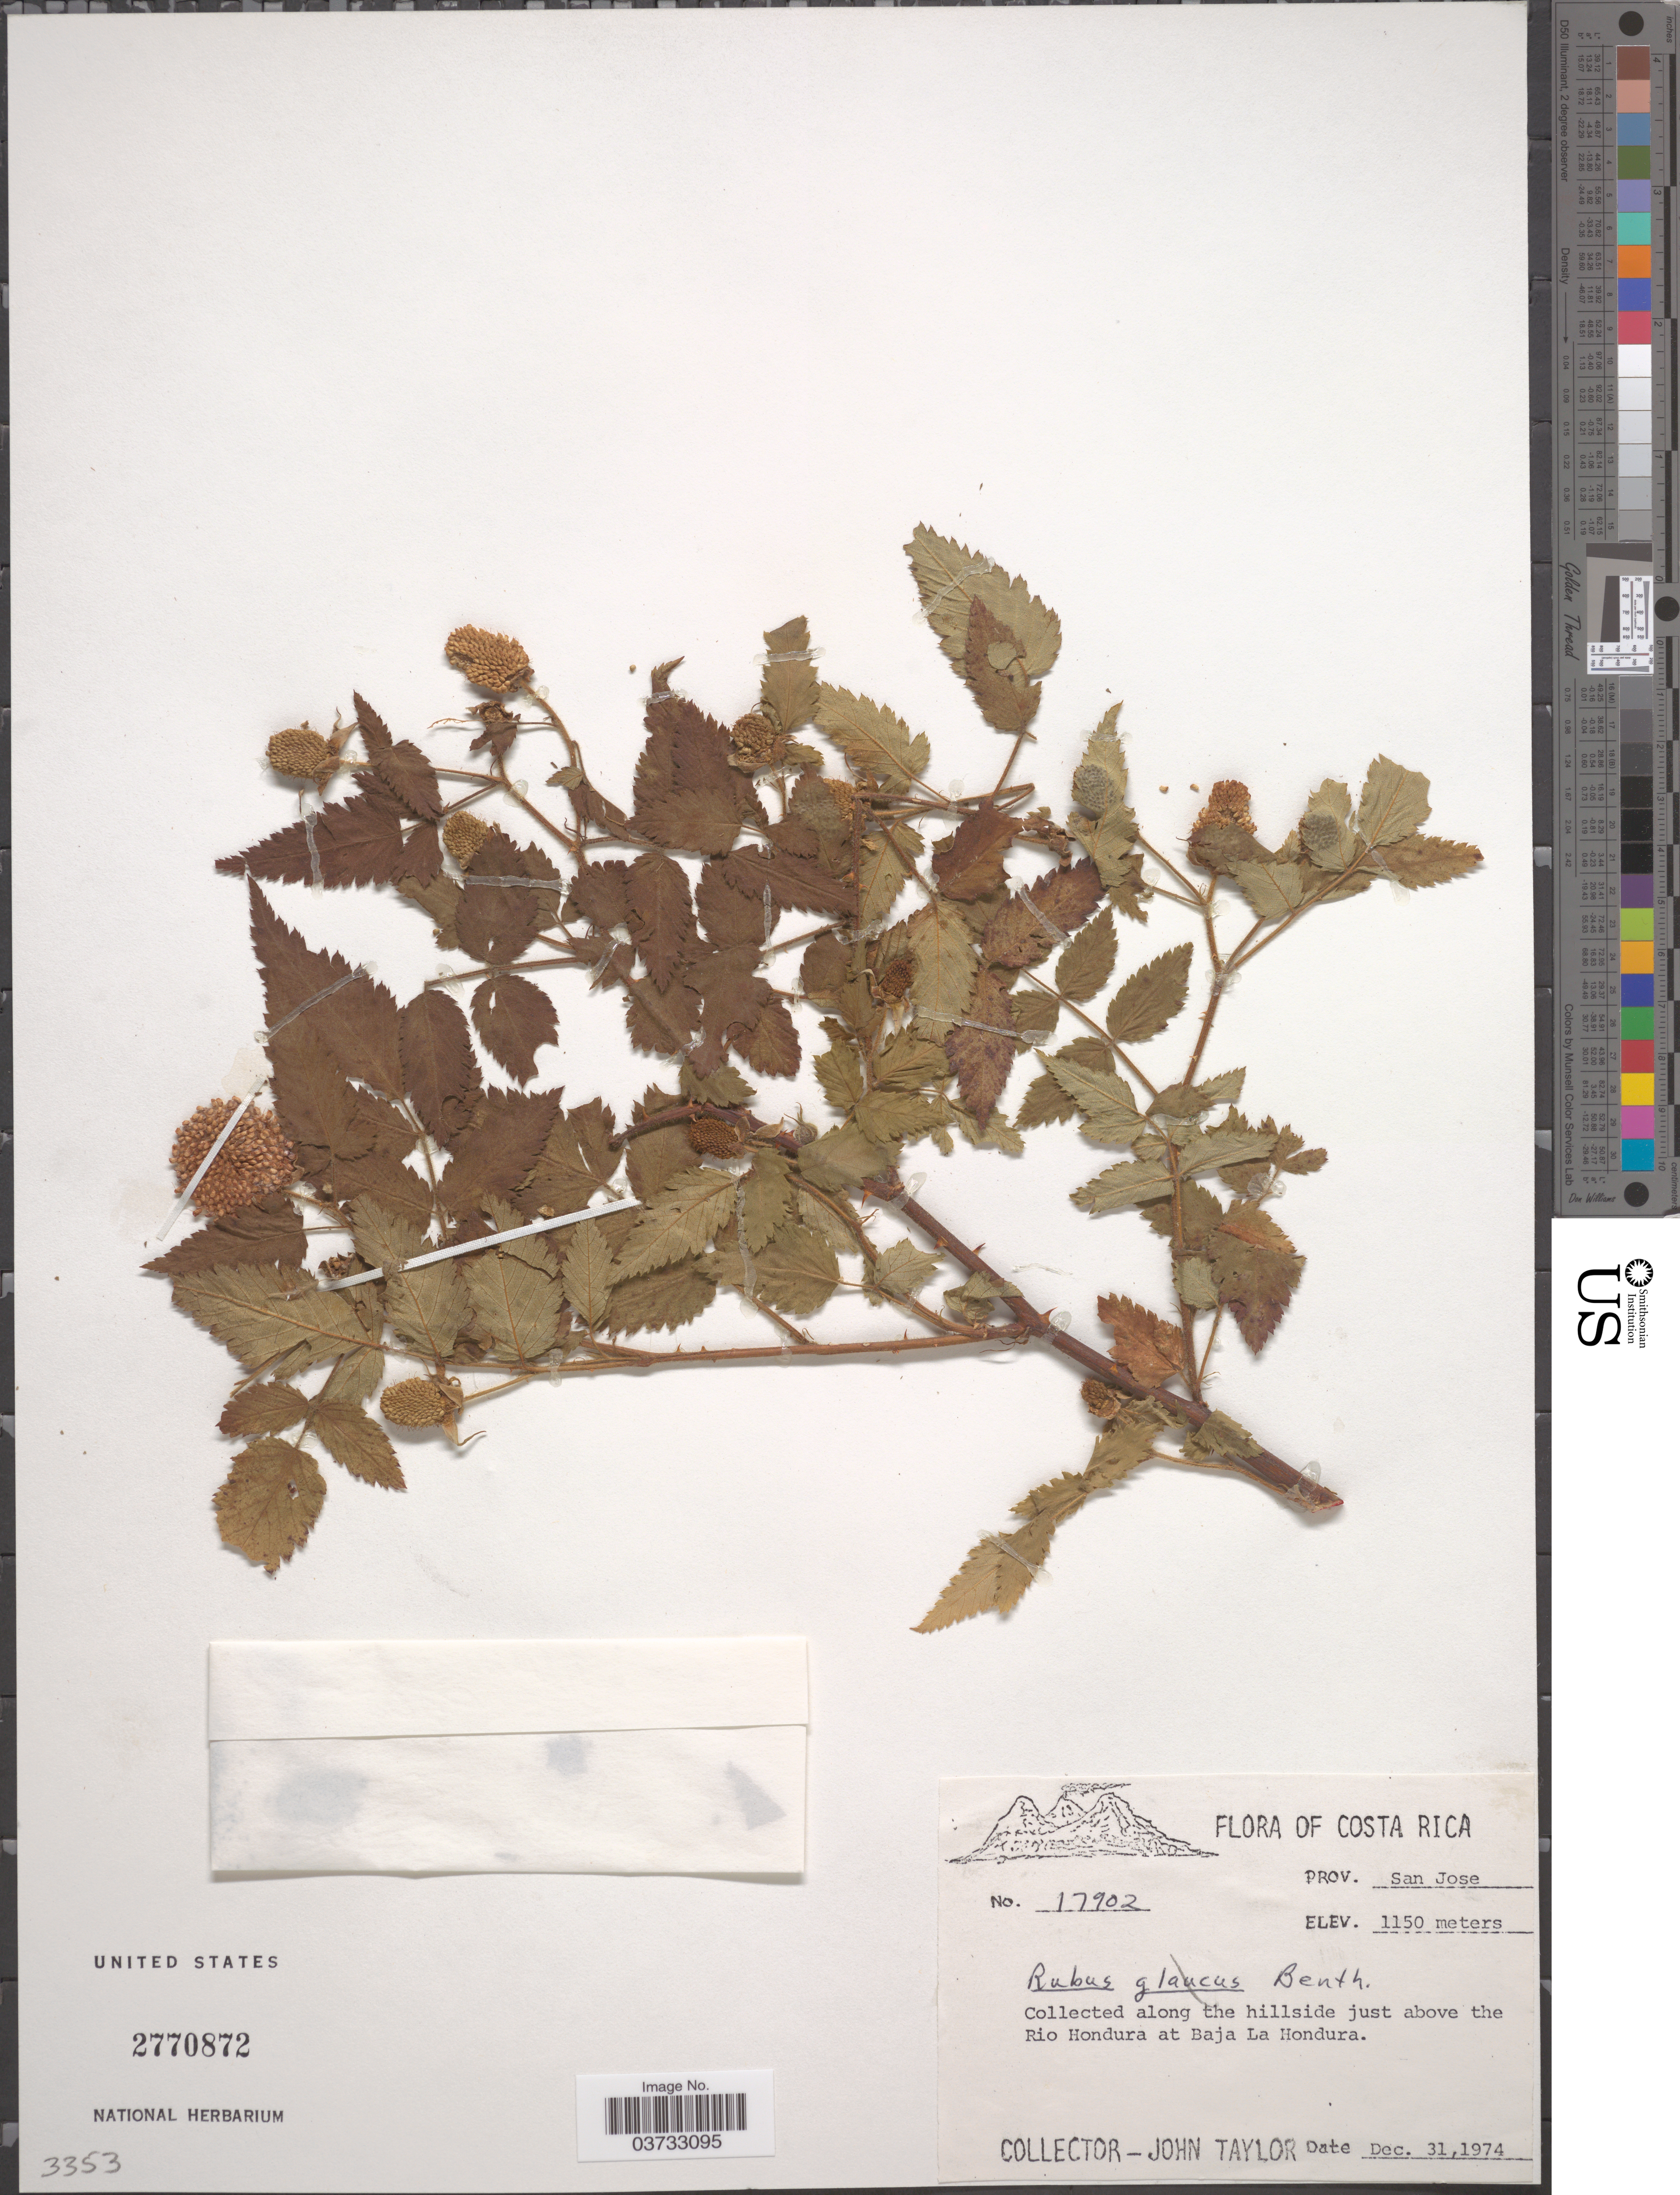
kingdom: Plantae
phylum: Tracheophyta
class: Magnoliopsida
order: Rosales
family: Rosaceae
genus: Rubus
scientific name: Rubus sp.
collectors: J. Taylor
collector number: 17902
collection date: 1974-12-31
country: Costa Rica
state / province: San José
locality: Along the hillside just above the Rio Hondura at Baja La Hondura.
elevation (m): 1150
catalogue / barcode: US 2770872